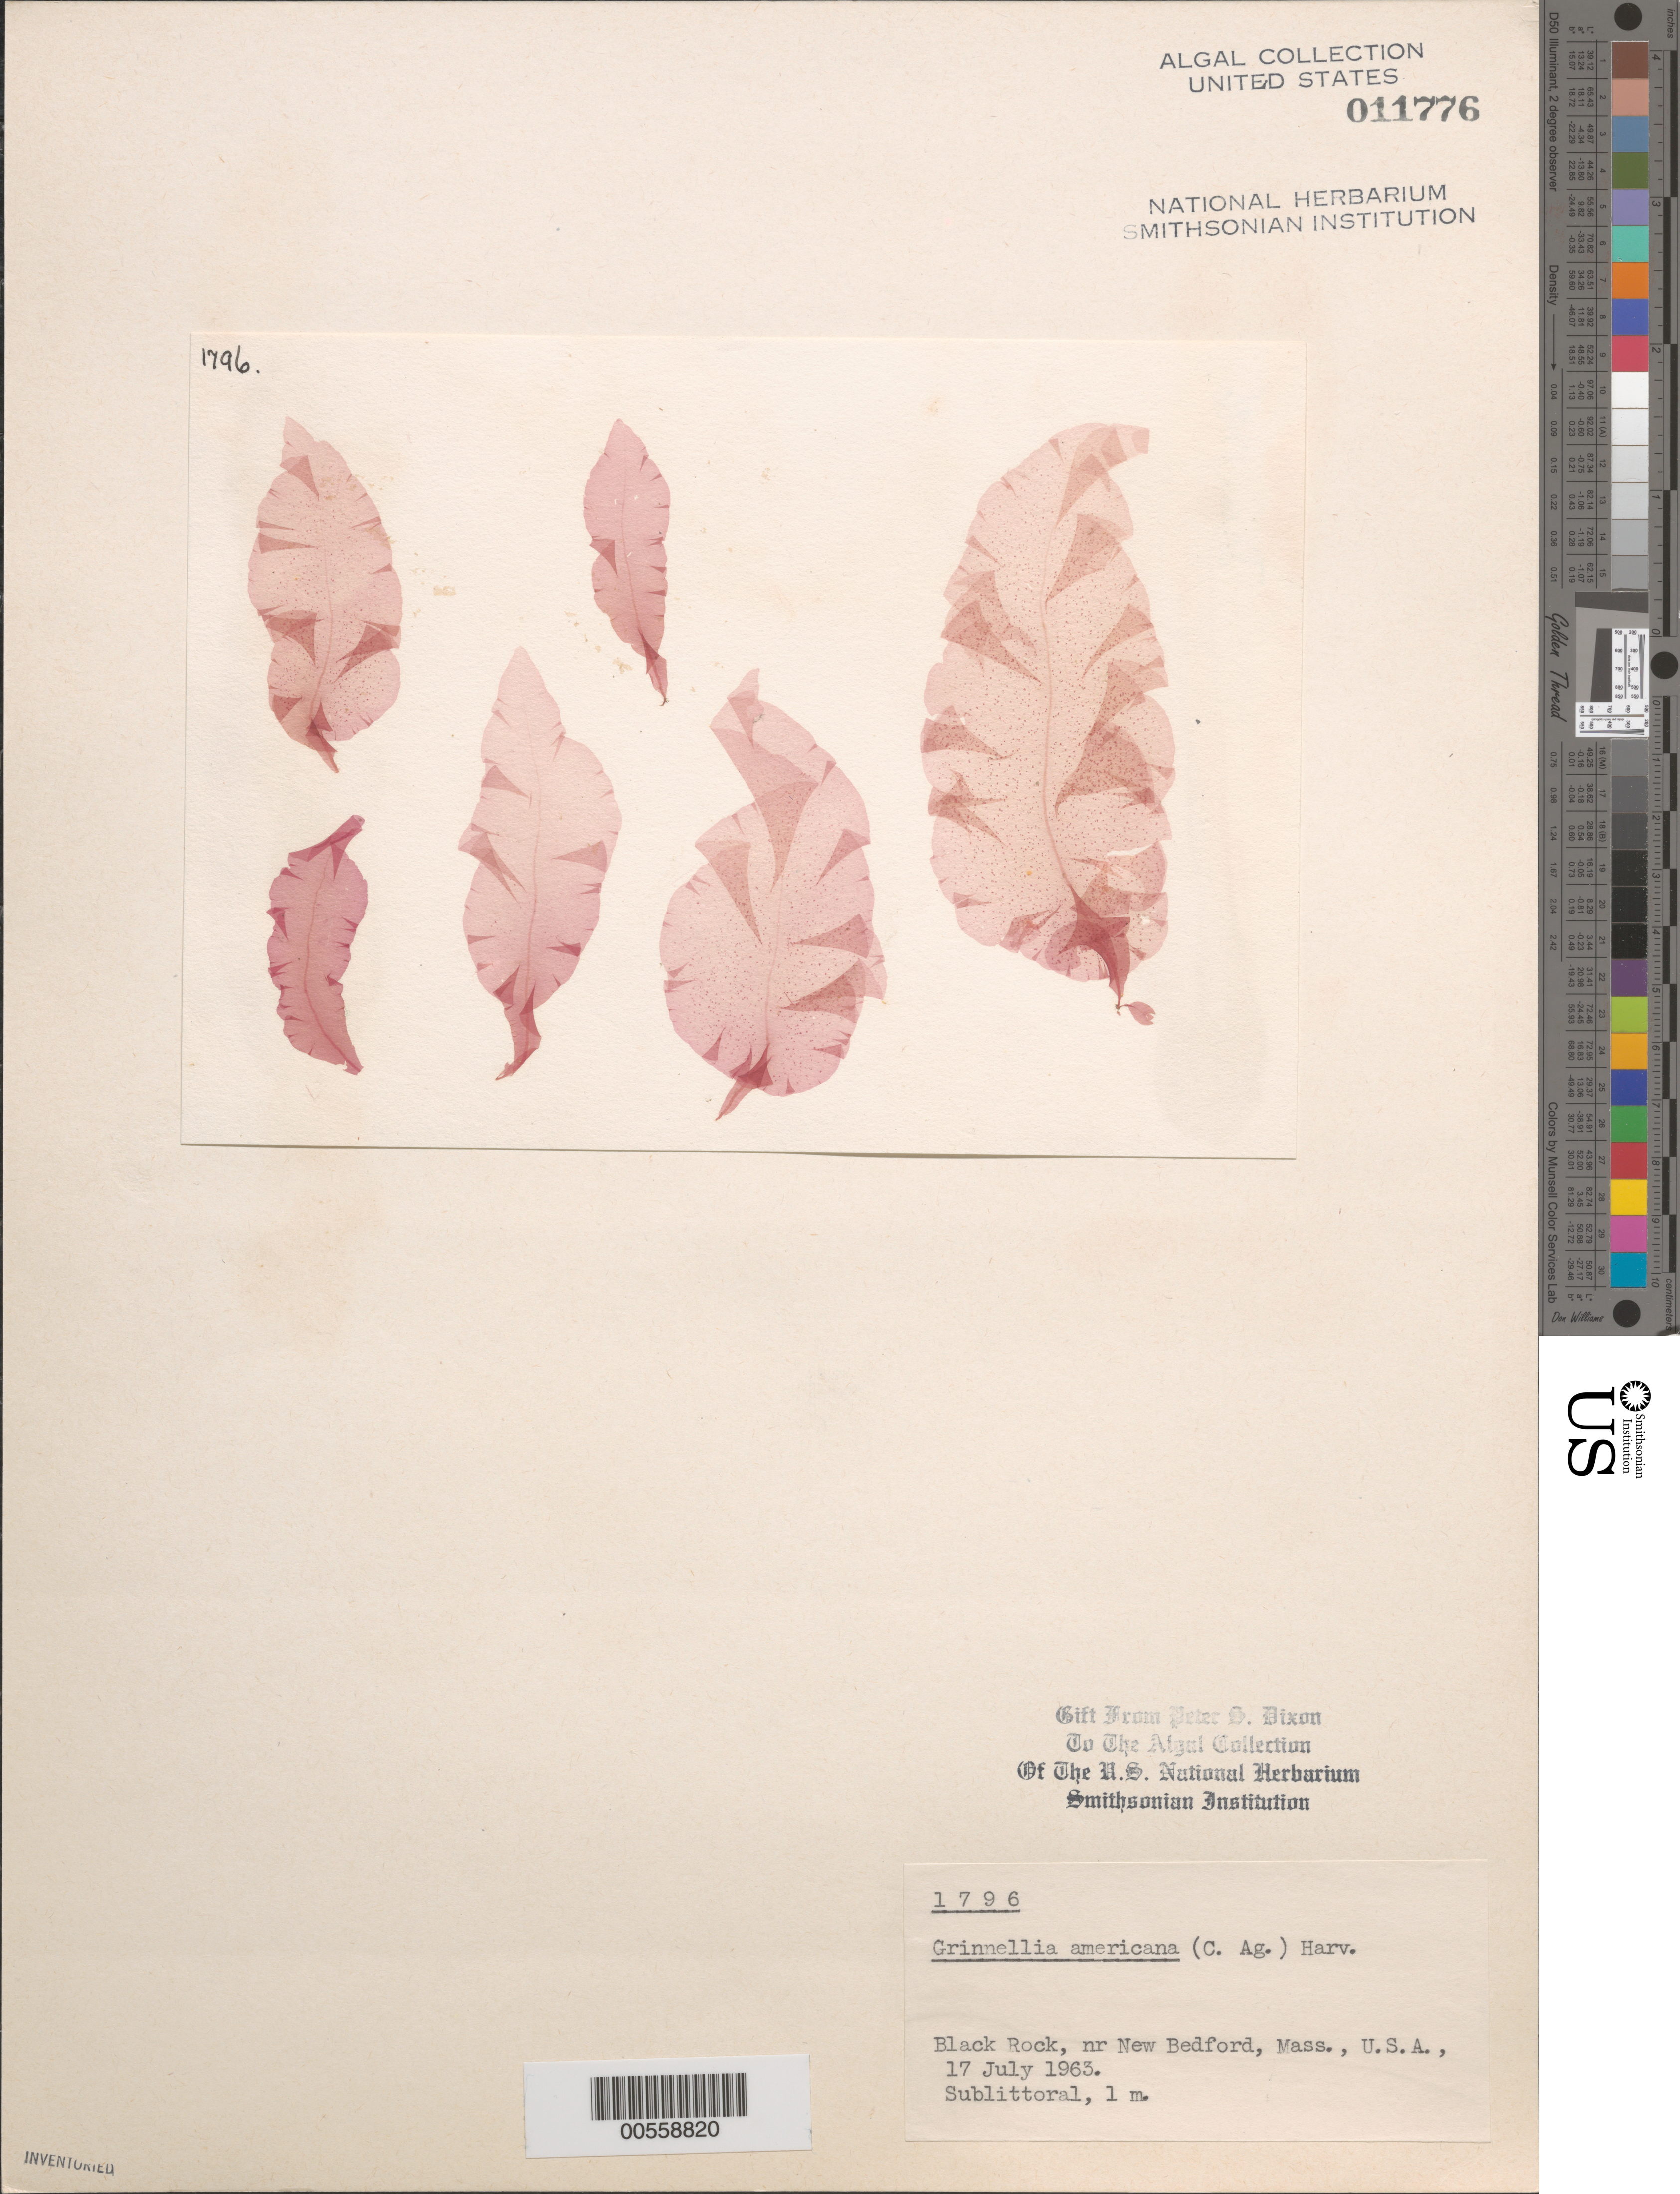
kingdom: Plantae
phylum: Rhodophyta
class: Florideophyceae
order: Ceramiales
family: Delesseriaceae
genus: Grinnellia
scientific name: Grinnellia americana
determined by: Dixon, P. S.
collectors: P. S. Dixon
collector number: PSD 1796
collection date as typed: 17 Jul 1963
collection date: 1963-07-17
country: United States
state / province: Massachusetts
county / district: Bristol County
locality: Black Rock, near New Bedford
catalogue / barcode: US 11776